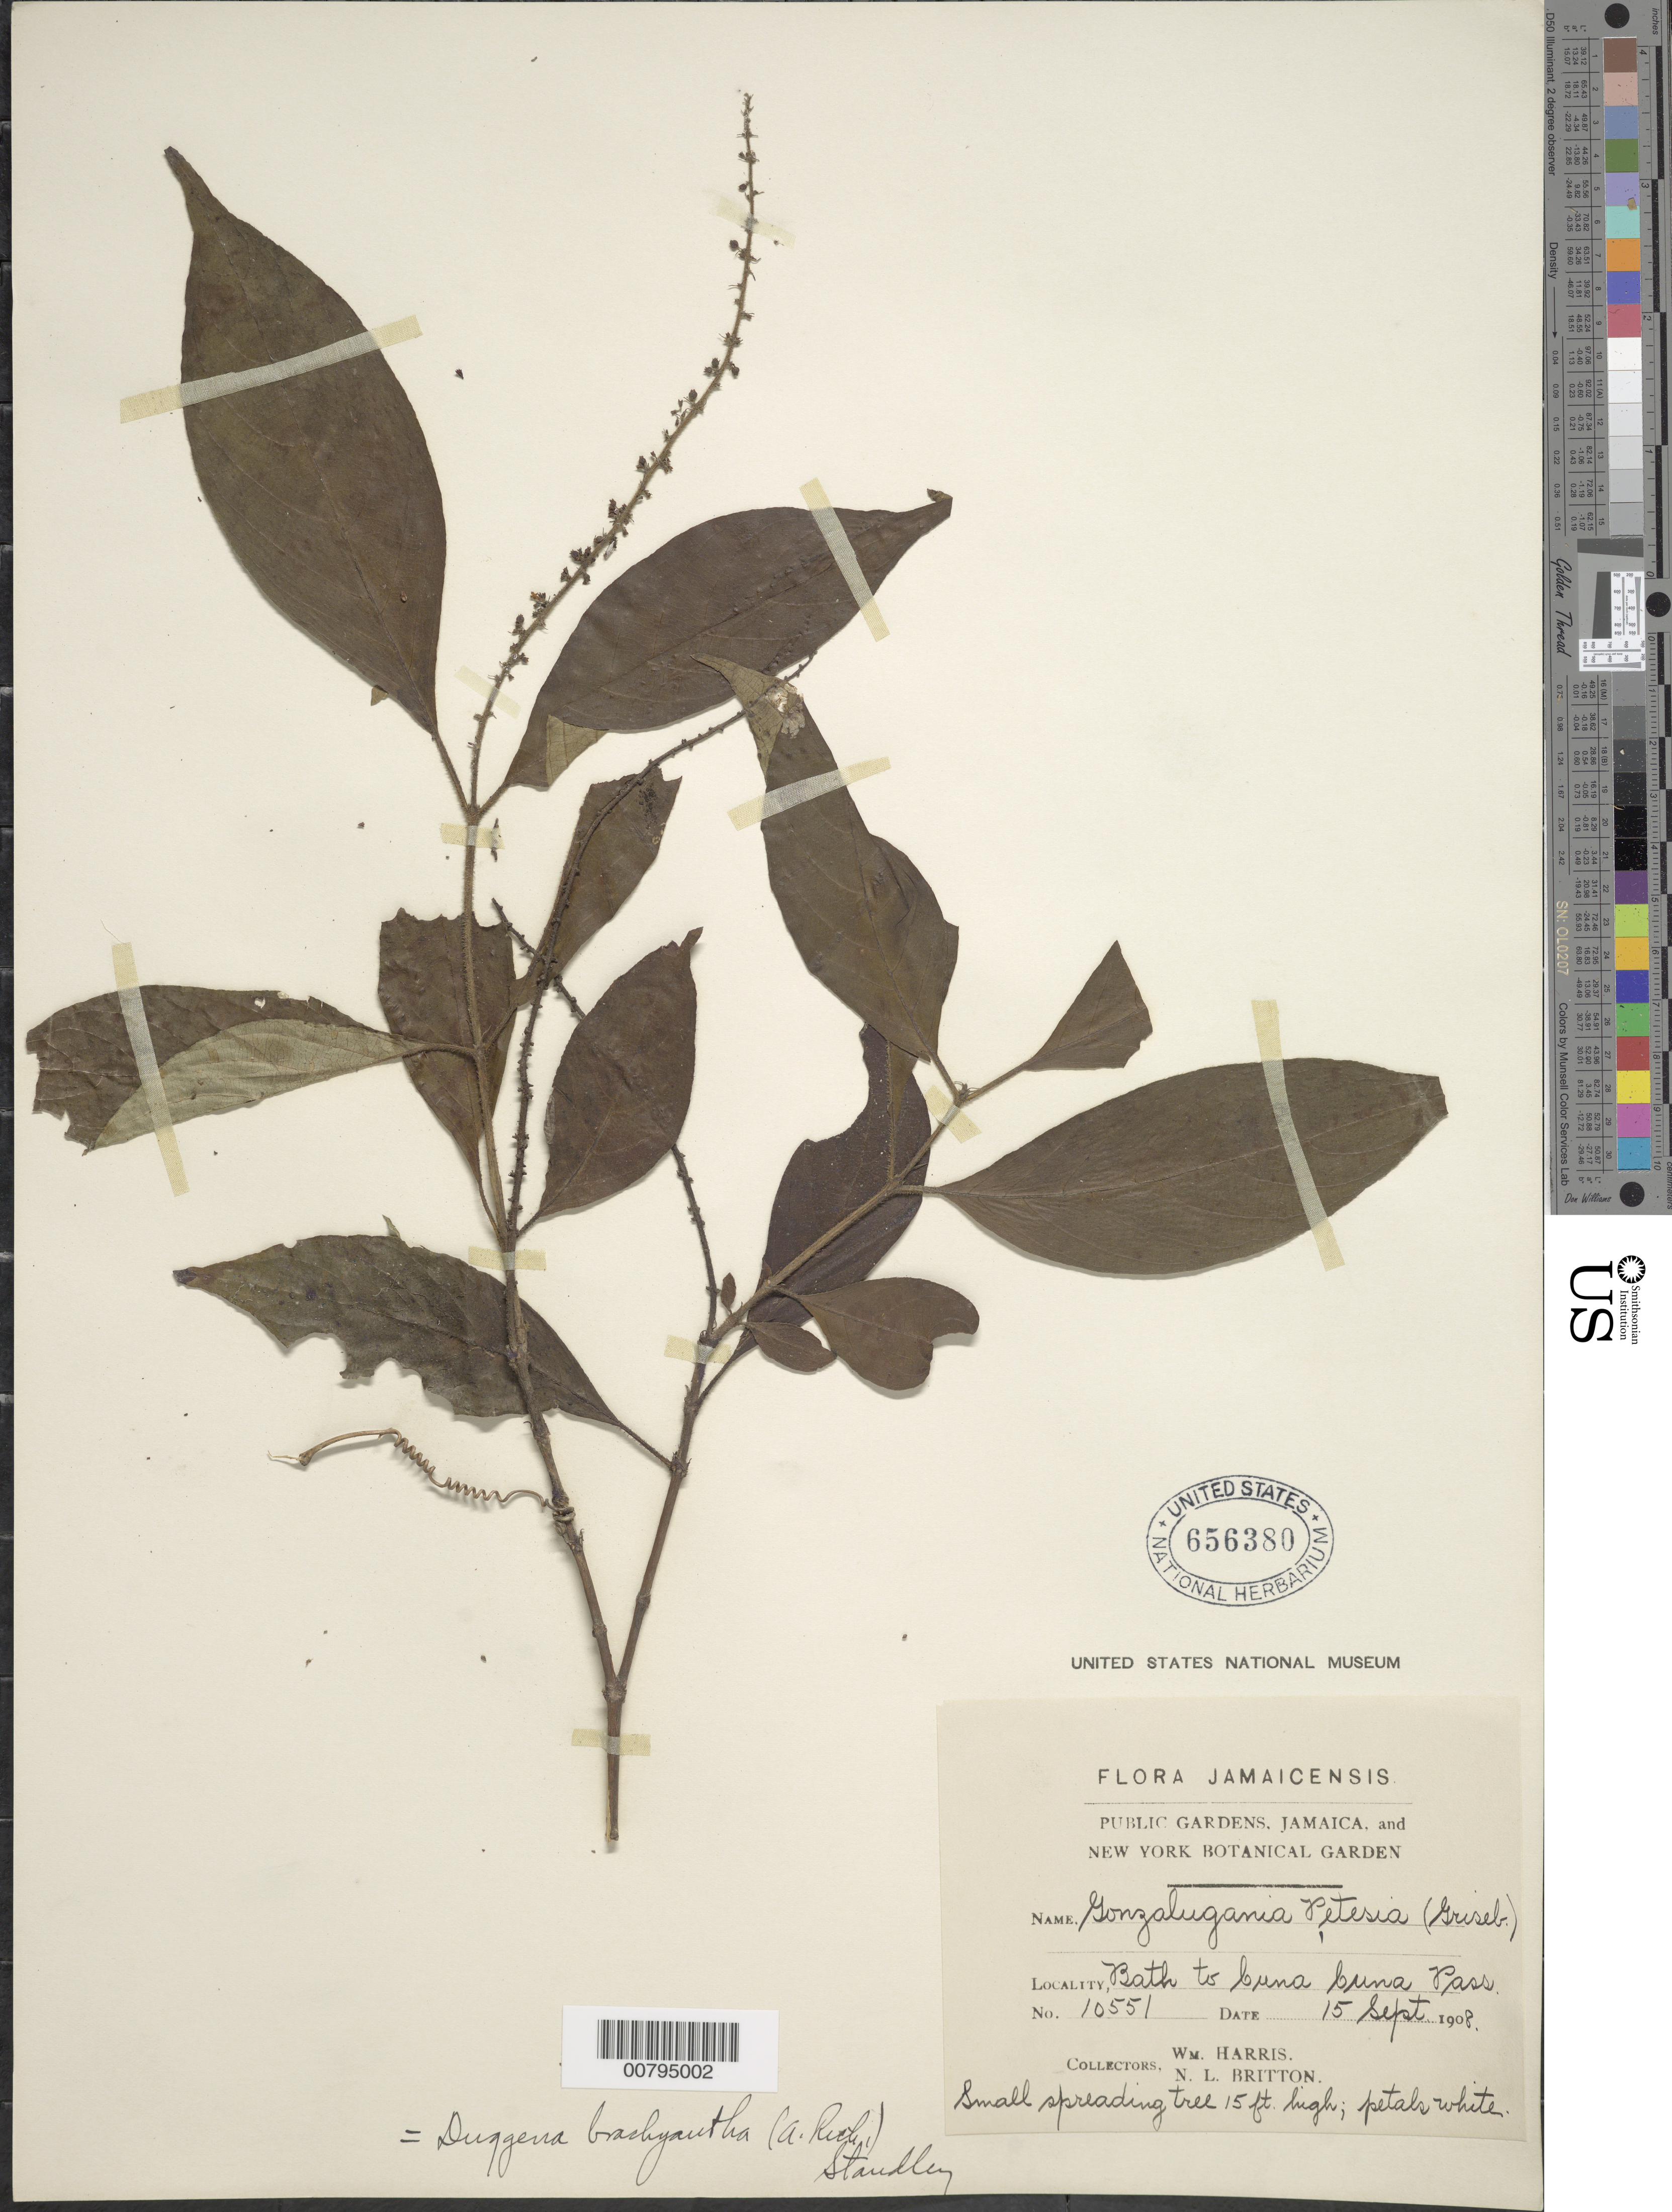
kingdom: Plantae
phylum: Tracheophyta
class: Magnoliopsida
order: Gentianales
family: Rubiaceae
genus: Gonzalagunia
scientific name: Gonzalagunia brachyantha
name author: (A. Rich.) Urb.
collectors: W. H. Harris & N. Britton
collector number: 10551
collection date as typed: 15 Sep 1908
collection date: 1908-09-15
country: Jamaica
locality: Bath to Cuna Cuna (sp?) pass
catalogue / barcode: US 656380